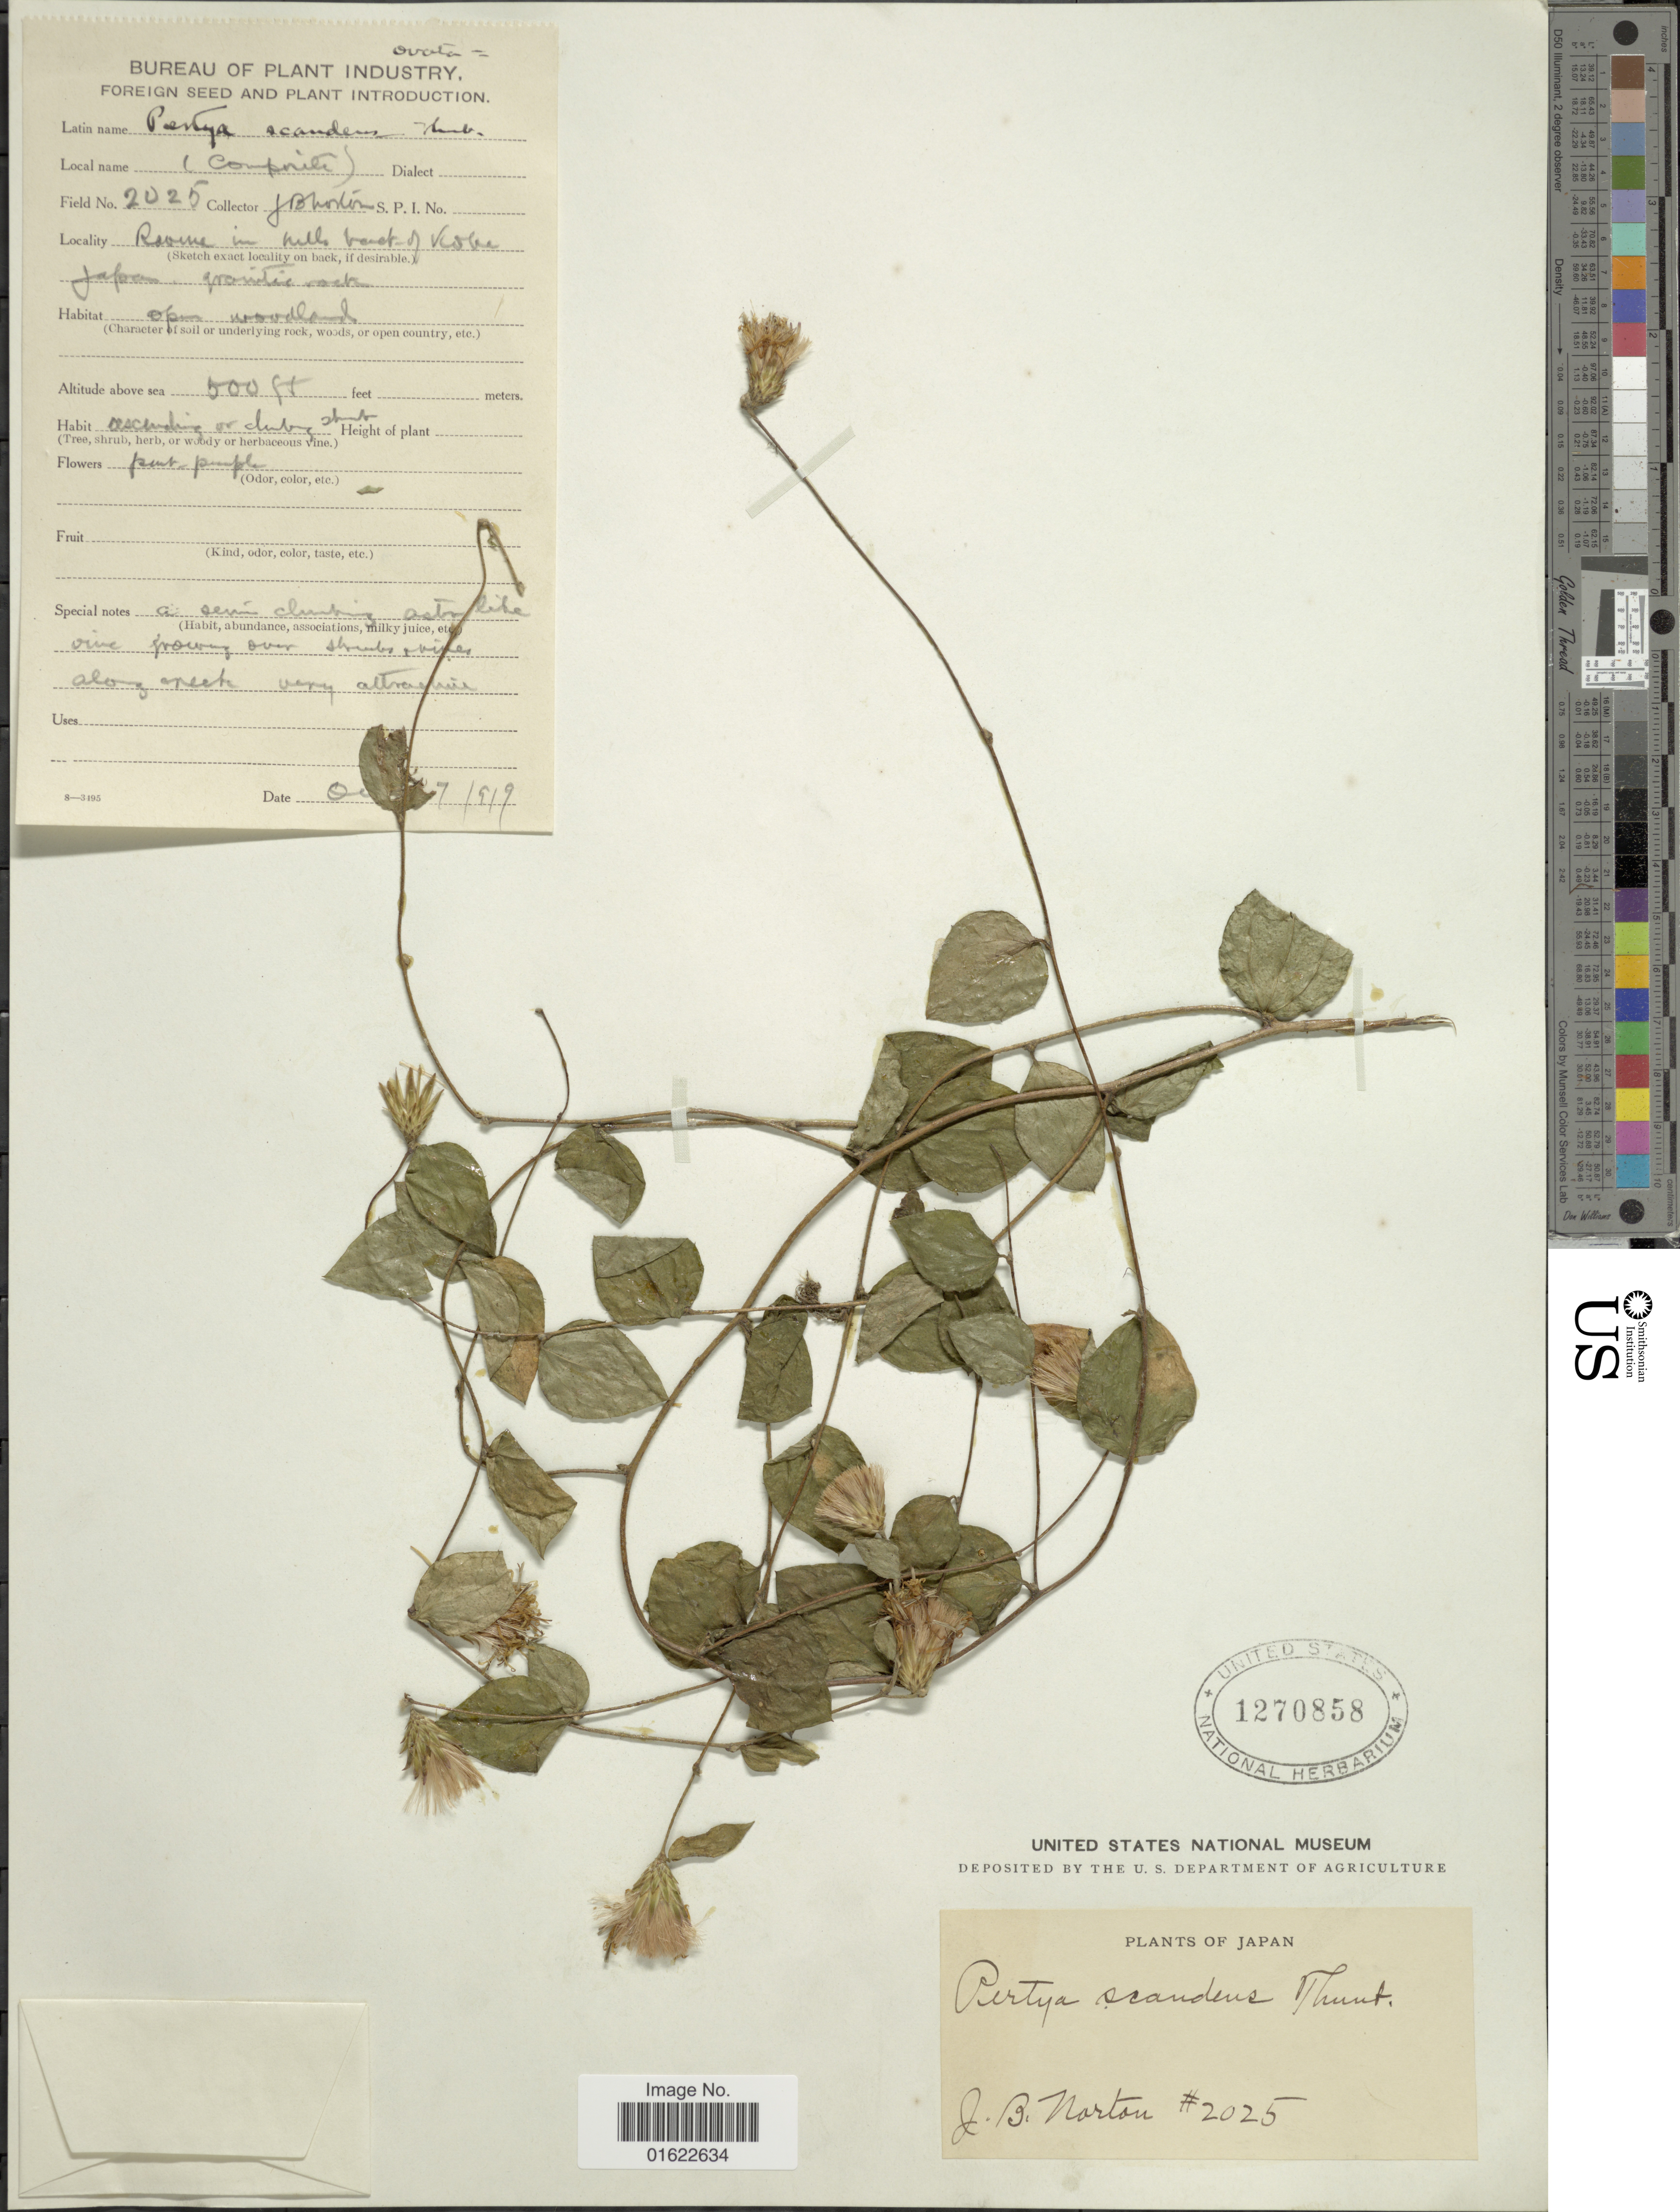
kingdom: Plantae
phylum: Tracheophyta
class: Magnoliopsida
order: Asterales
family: Asteraceae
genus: Pertya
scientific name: Pertya scandens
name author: (Thunb. ex Thunb.) Sch. Bip.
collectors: J. B. Norton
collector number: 2025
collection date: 1919-10-07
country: Japan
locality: Ravine in hills back of Kobe.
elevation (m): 152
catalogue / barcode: US 1270858